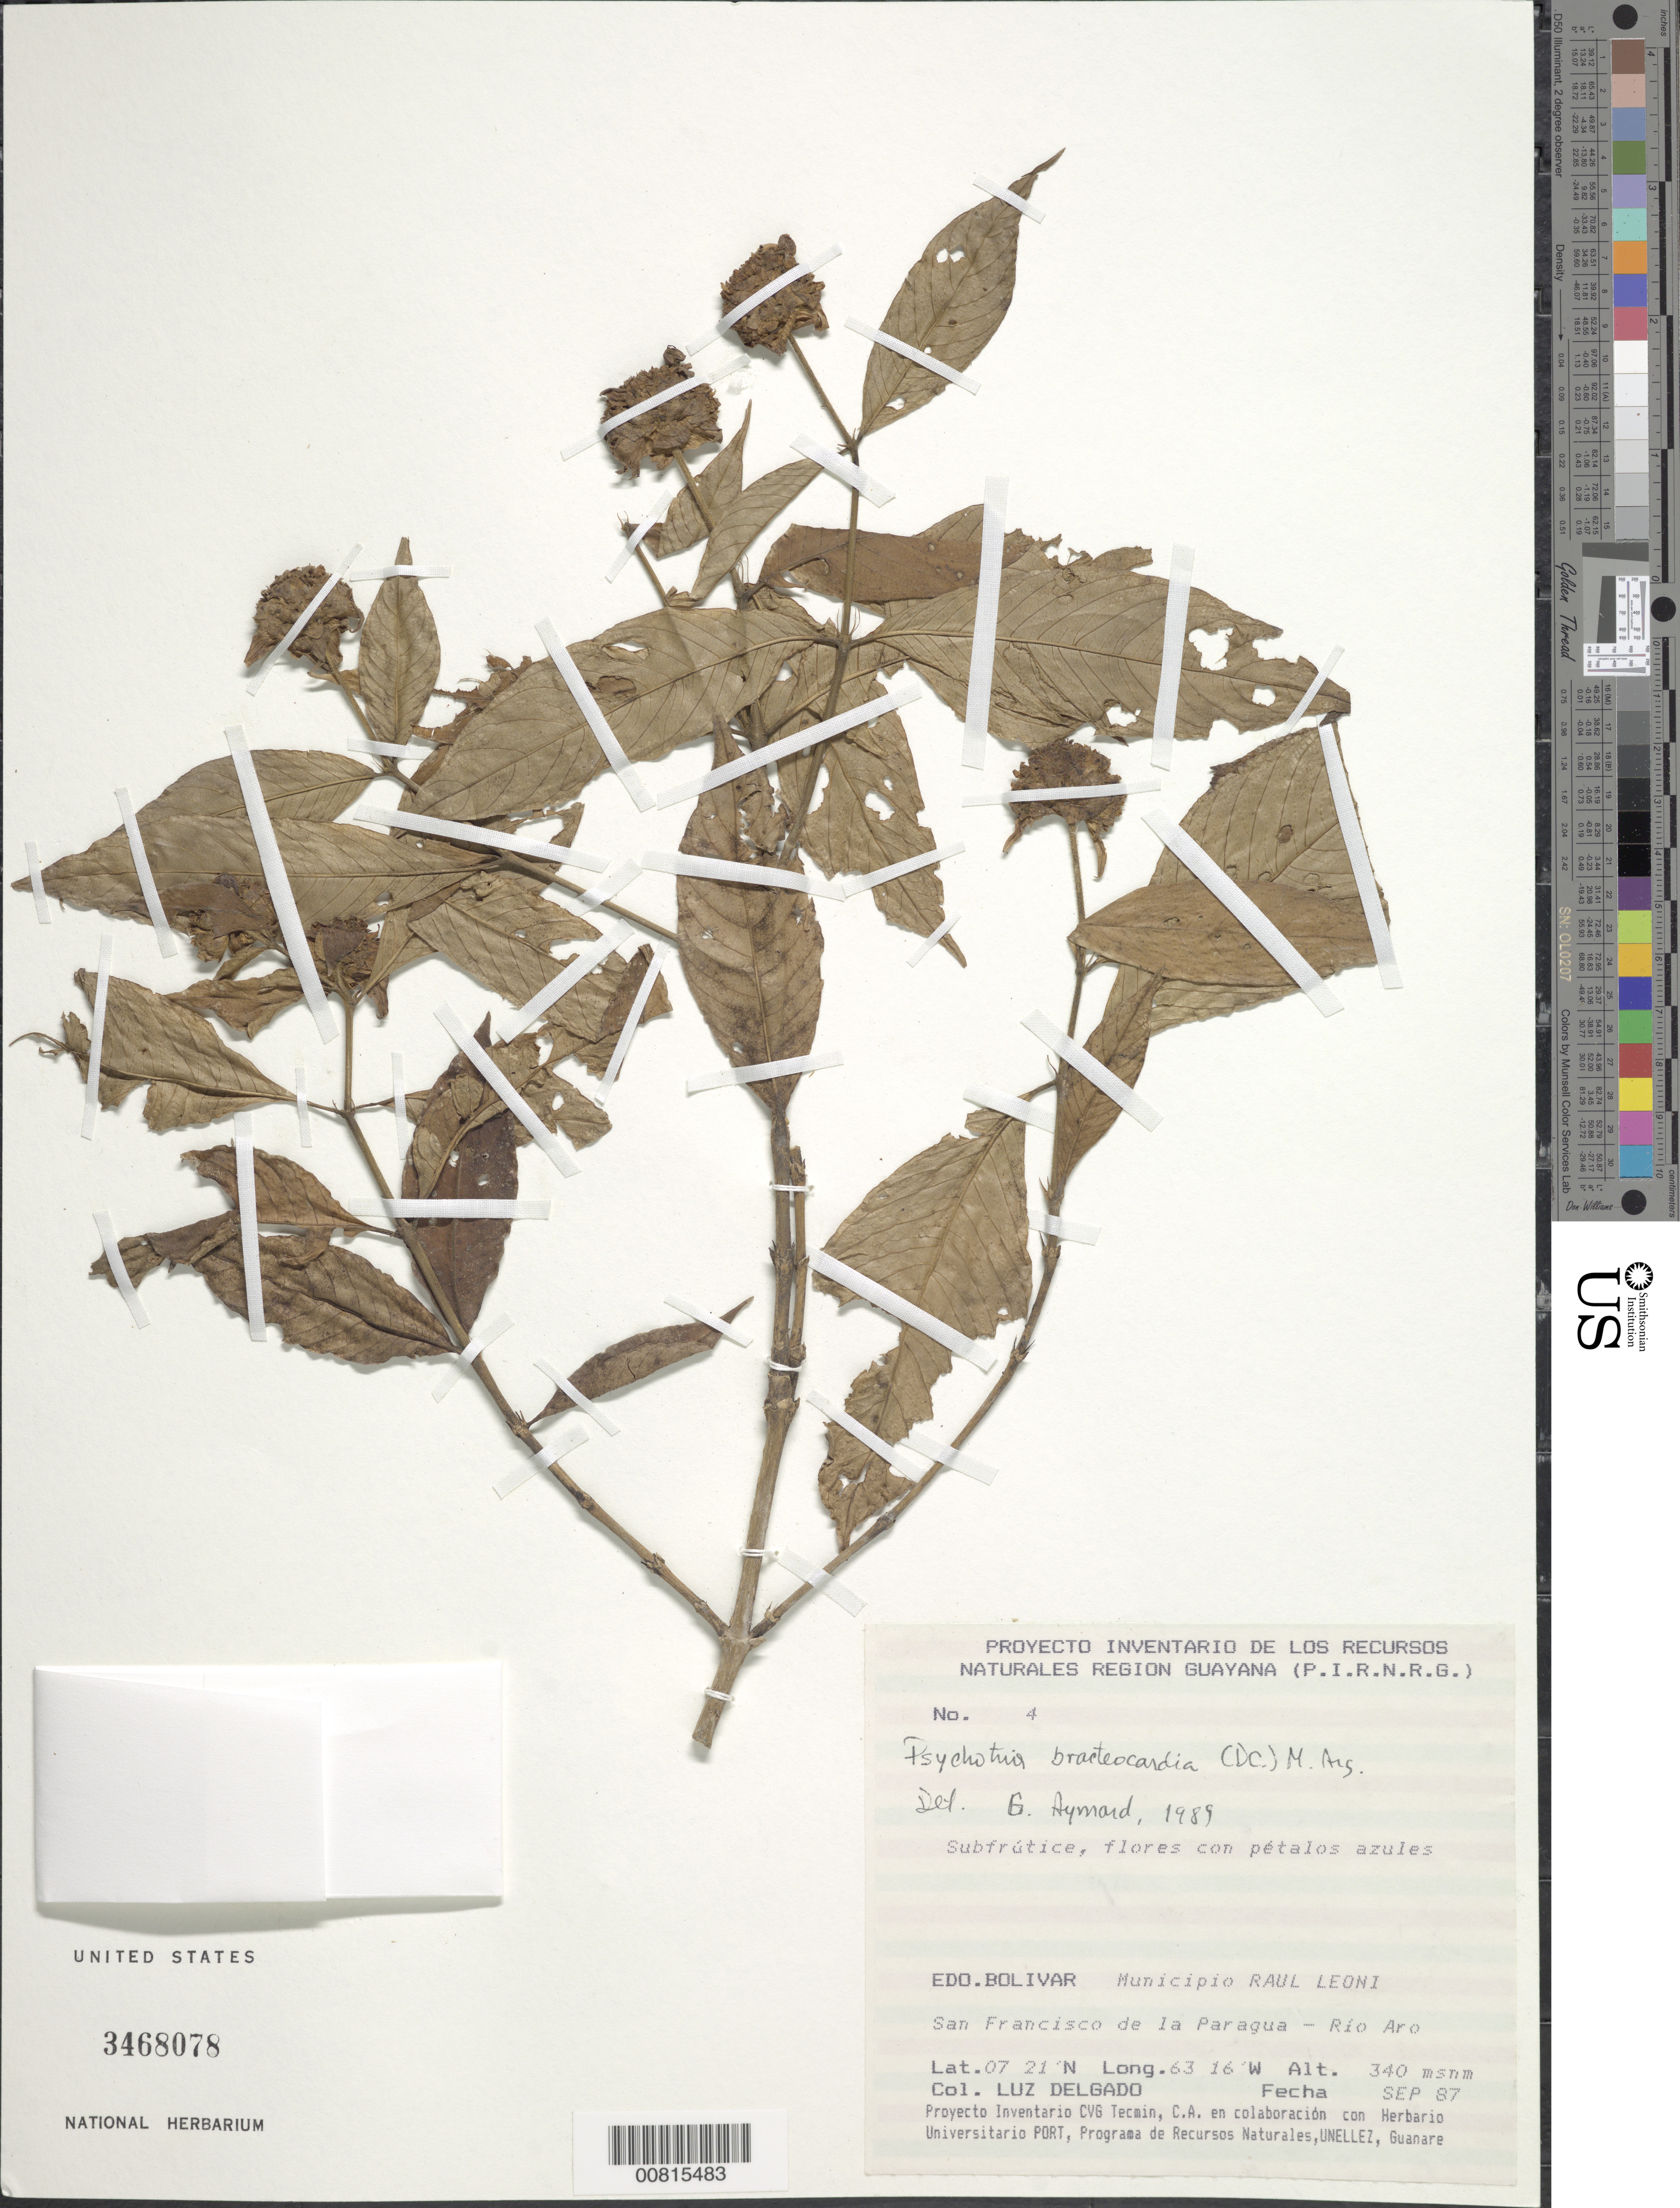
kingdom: Plantae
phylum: Tracheophyta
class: Magnoliopsida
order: Gentianales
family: Rubiaceae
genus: Psychotria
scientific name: Psychotria bracteocardia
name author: (DC.) Müll. Arg.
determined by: Aymard C., G. A., (PORT), Univ. Nac. Exp. de los Llanos Ezequiel Zamora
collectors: L. Delgado V.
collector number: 4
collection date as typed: Sep-87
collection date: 1987-09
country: Venezuela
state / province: Bolívar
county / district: Angostura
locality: Mun. Raúl Leoni [=Angostura], San Francisco de la Paragua-Rio Aro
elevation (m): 340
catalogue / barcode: US 3468078